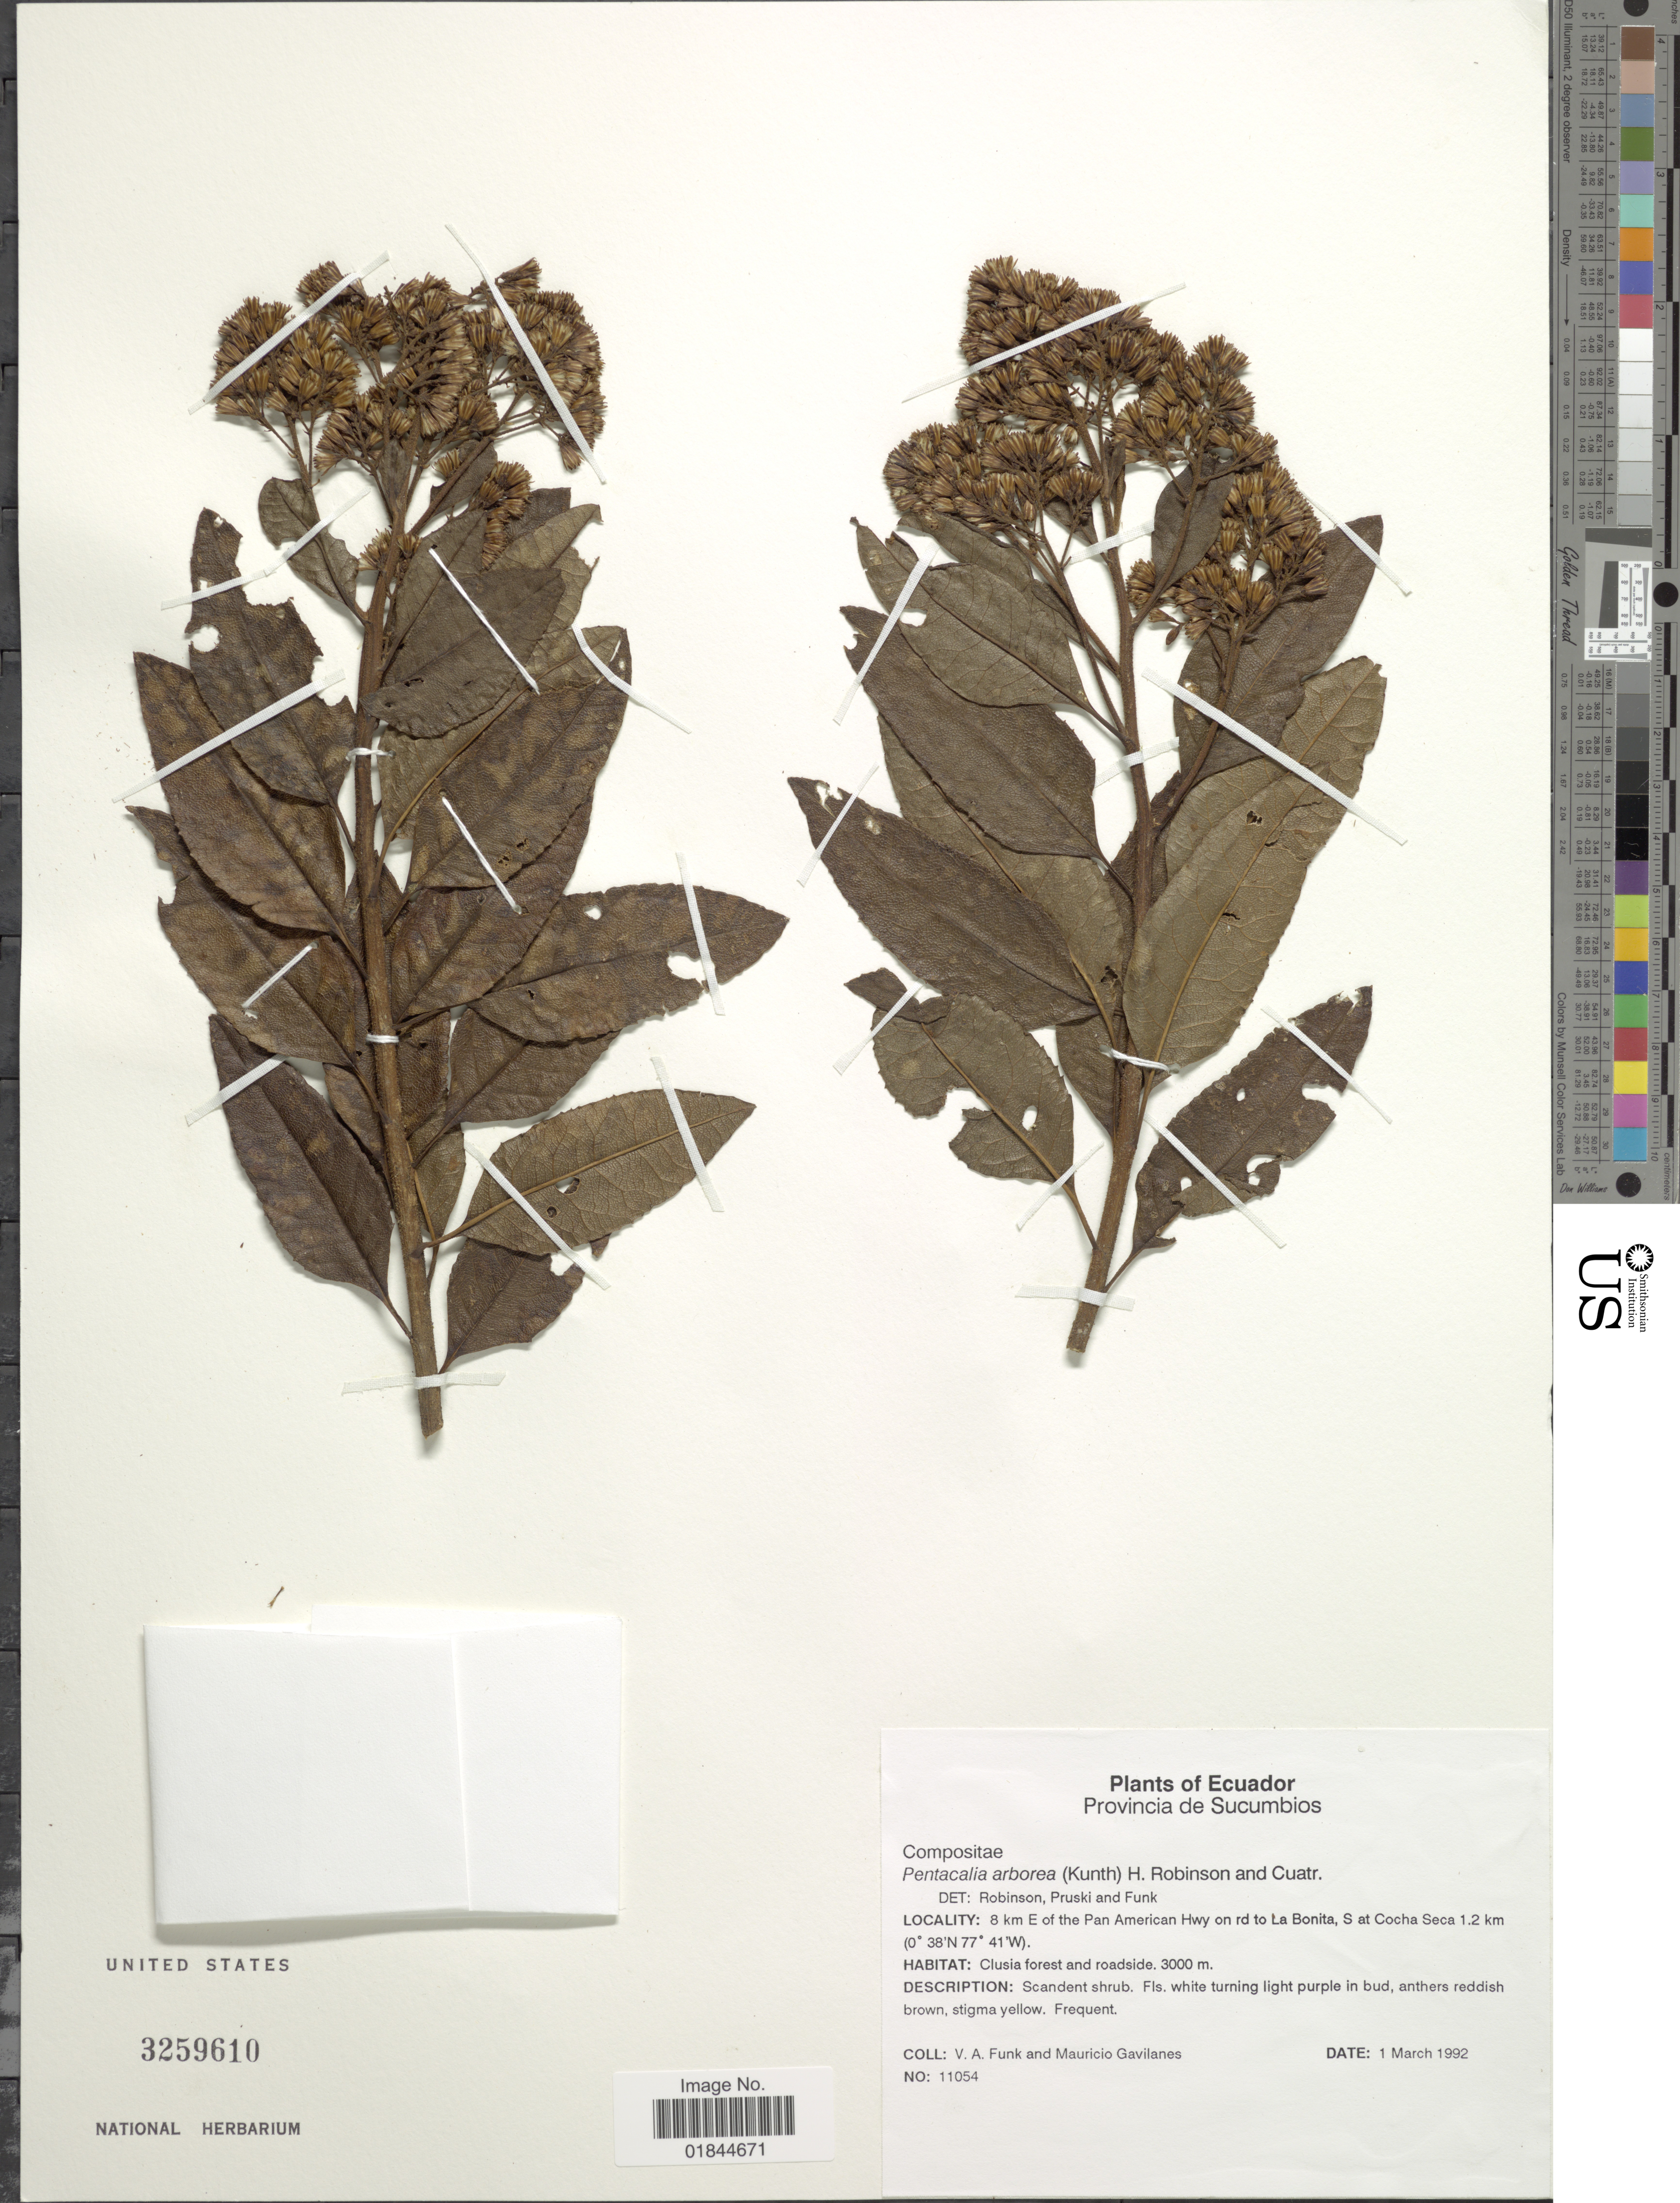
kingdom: Plantae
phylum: Tracheophyta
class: Magnoliopsida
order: Asterales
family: Asteraceae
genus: Pentacalia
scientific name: Pentacalia theifolia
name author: (Benth.) Cuatrec.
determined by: Calvo, Joel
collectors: V. Funk & M. Gavilanes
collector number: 11054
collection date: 1992-03-01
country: Ecuador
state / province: Sucumbíos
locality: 8 km E of the Pan American Hwy on rd to La Bonita, S at Cocha Seca 1.2 km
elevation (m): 3000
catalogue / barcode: US 3259610